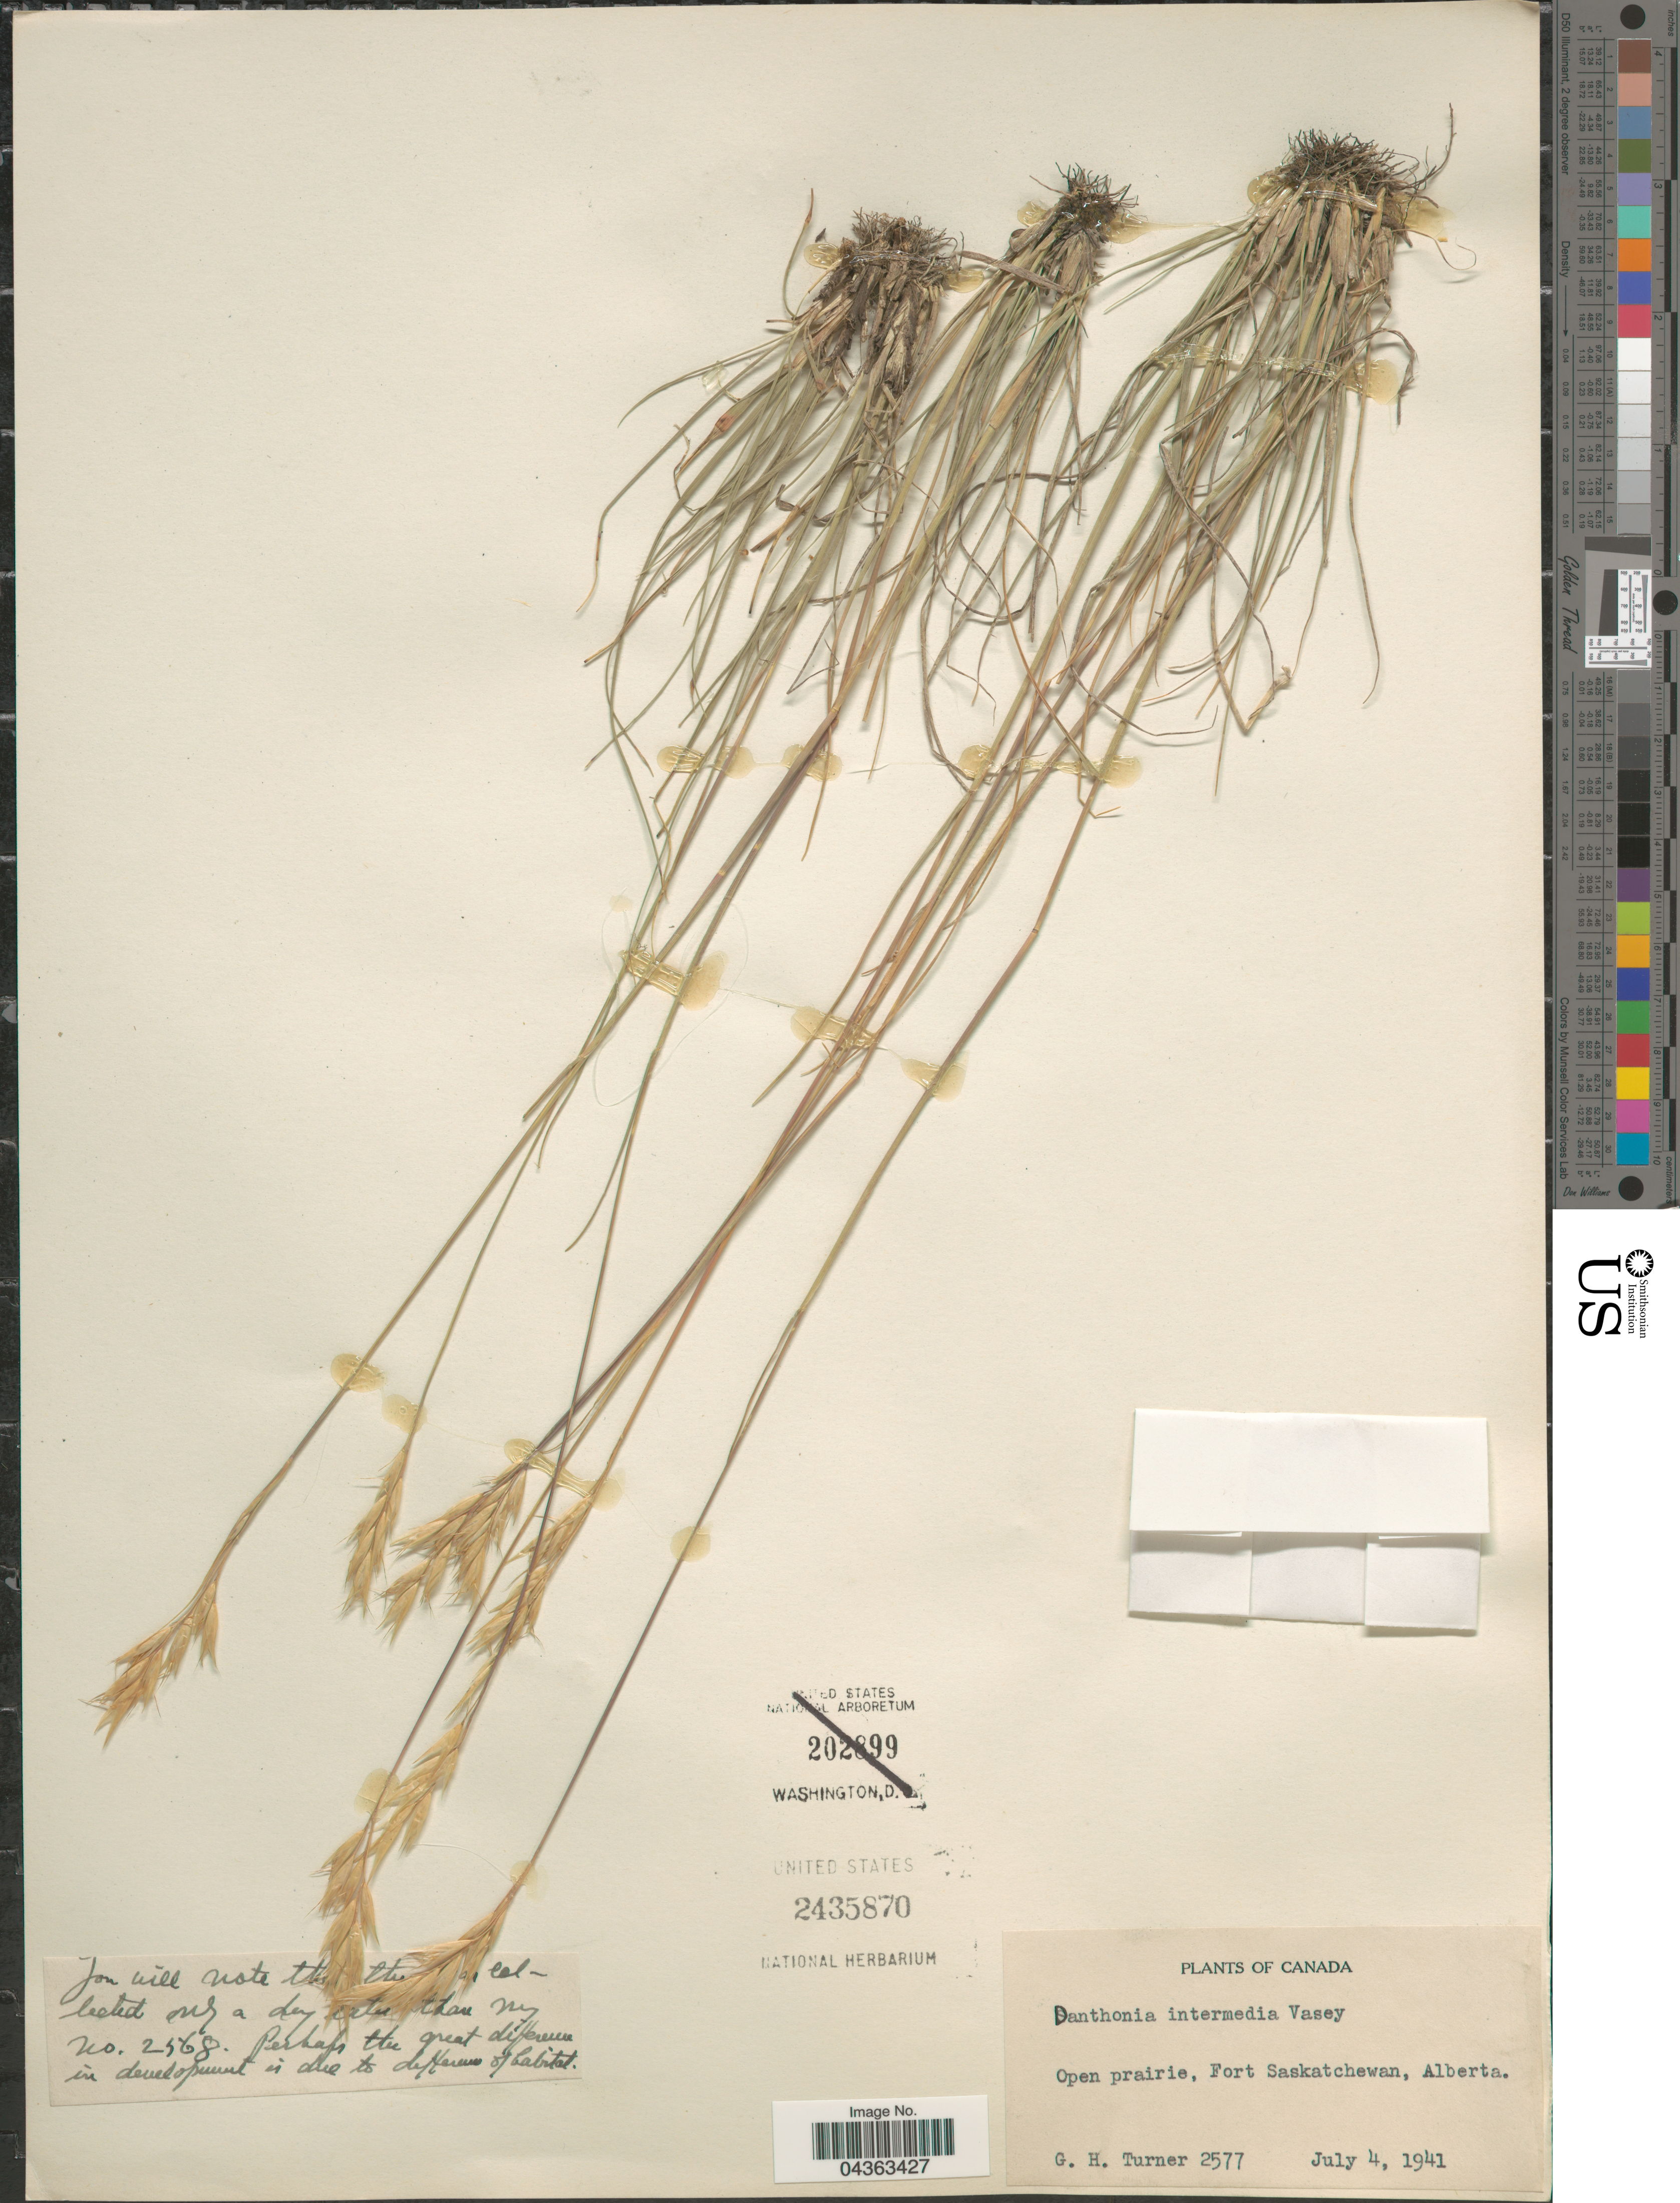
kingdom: Plantae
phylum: Tracheophyta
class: Liliopsida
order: Poales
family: Poaceae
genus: Danthonia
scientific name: Danthonia intermedia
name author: Vasey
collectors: G. H. Turner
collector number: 2577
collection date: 1941-07-04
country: Canada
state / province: Alberta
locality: Open prairie, Fort Saskatchewan.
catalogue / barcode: US 2435870